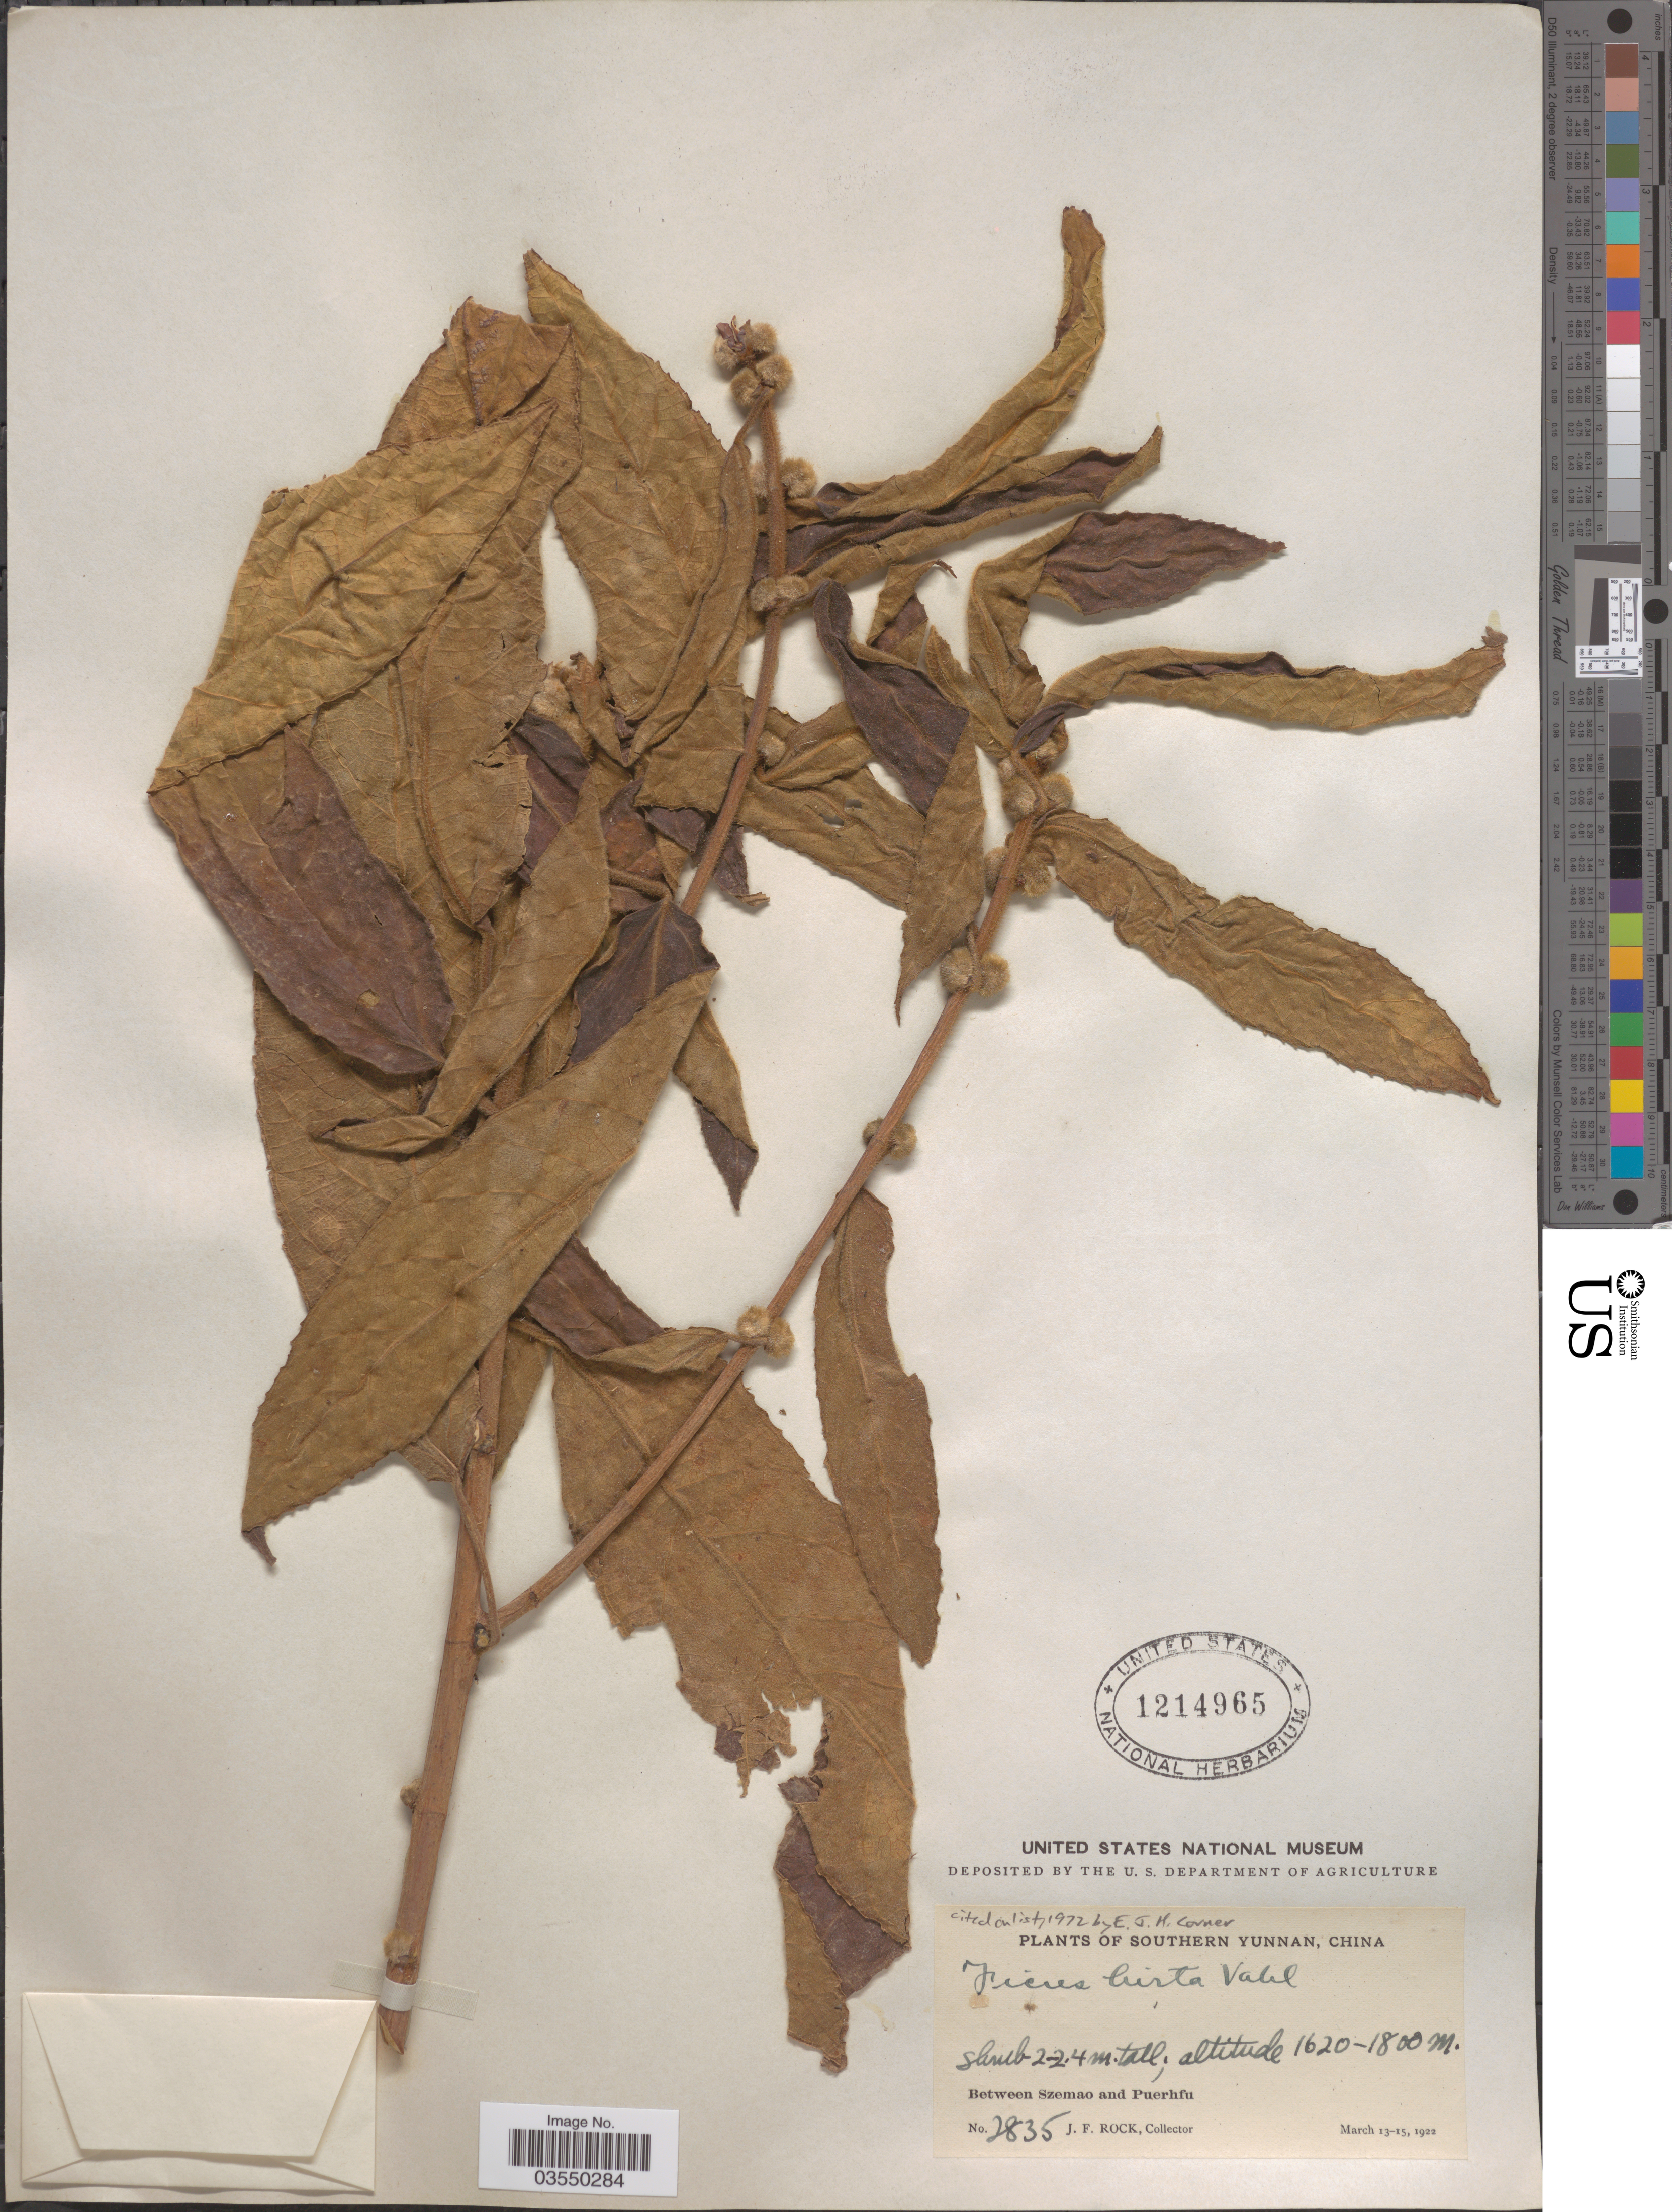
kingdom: Plantae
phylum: Tracheophyta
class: Magnoliopsida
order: Rosales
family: Moraceae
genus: Ficus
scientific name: Ficus hirta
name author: Vahl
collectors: J. Rock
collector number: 2835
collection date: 1922-03-13/1922-03-15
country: China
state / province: Yunnan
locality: Southern Yunnan. Between Szemao and Puerhfu.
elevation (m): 1620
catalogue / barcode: US 1214965